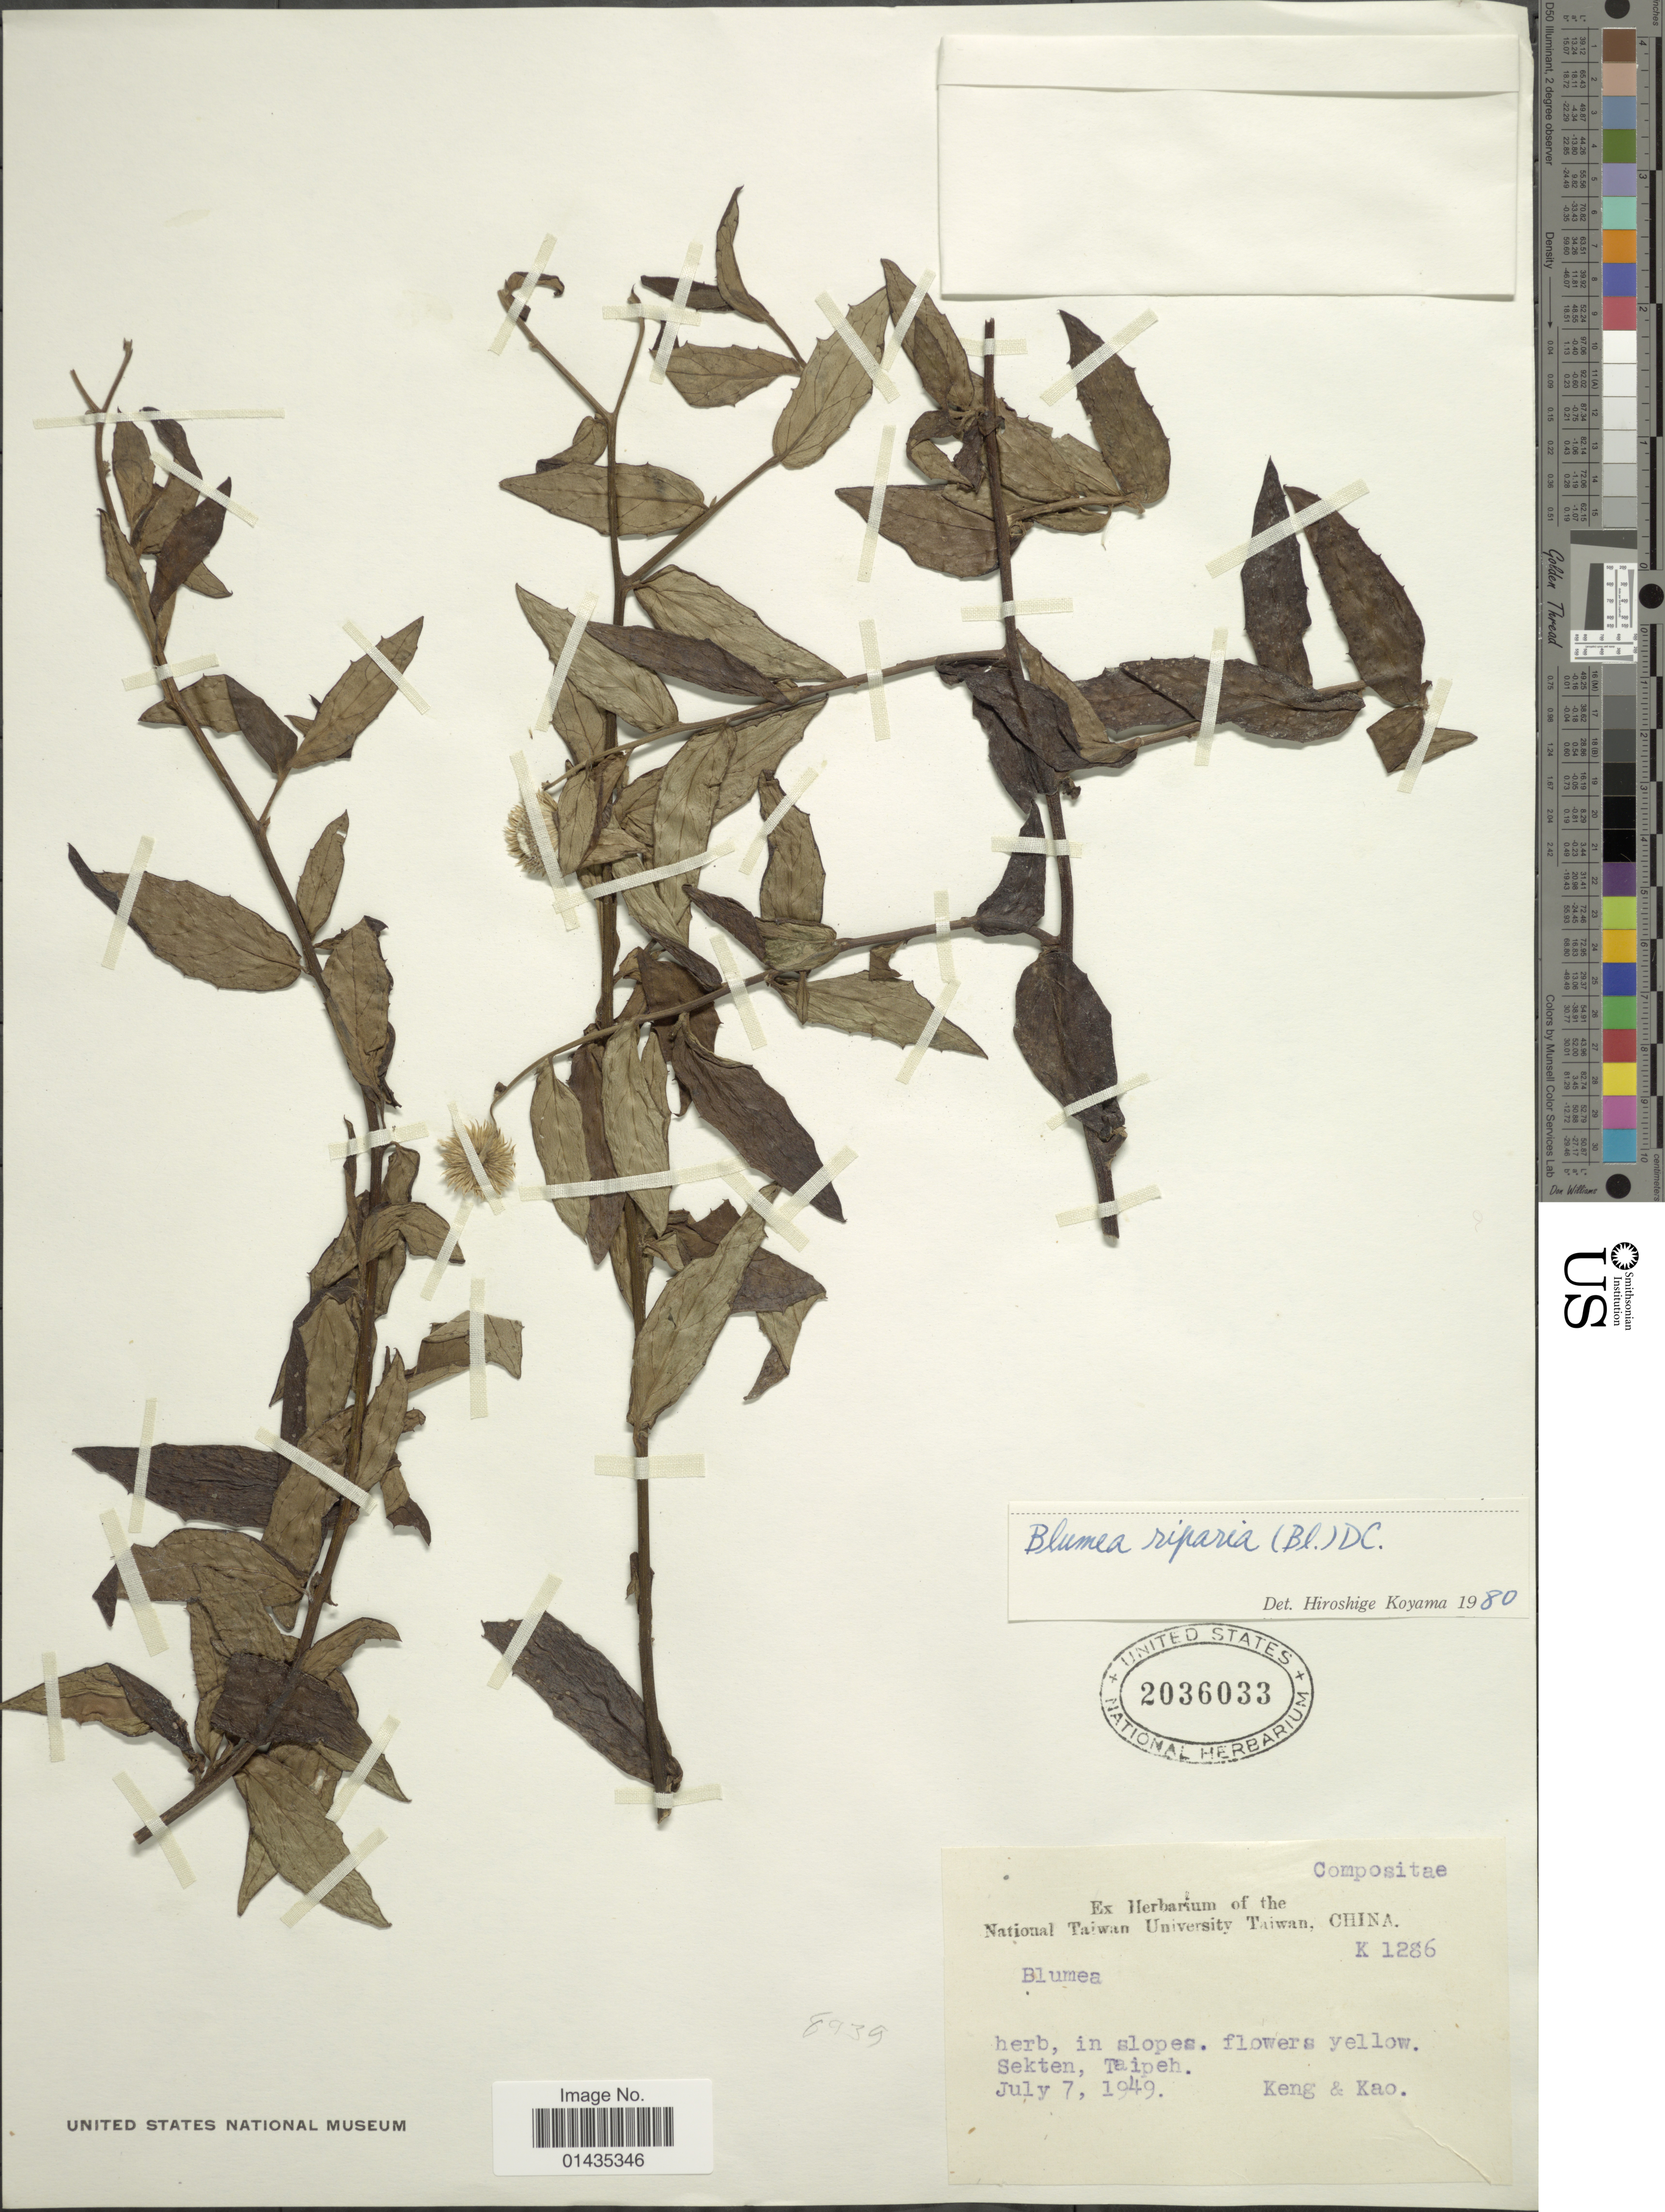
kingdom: Plantae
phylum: Tracheophyta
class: Magnoliopsida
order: Asterales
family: Asteraceae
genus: Blumea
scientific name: Blumea riparia var. riparia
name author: (Blume) DC.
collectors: -- Keng & -. Kao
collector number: K1286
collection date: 1949-07-07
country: Taiwan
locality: Sekten, Taipeh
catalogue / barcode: US 2036033